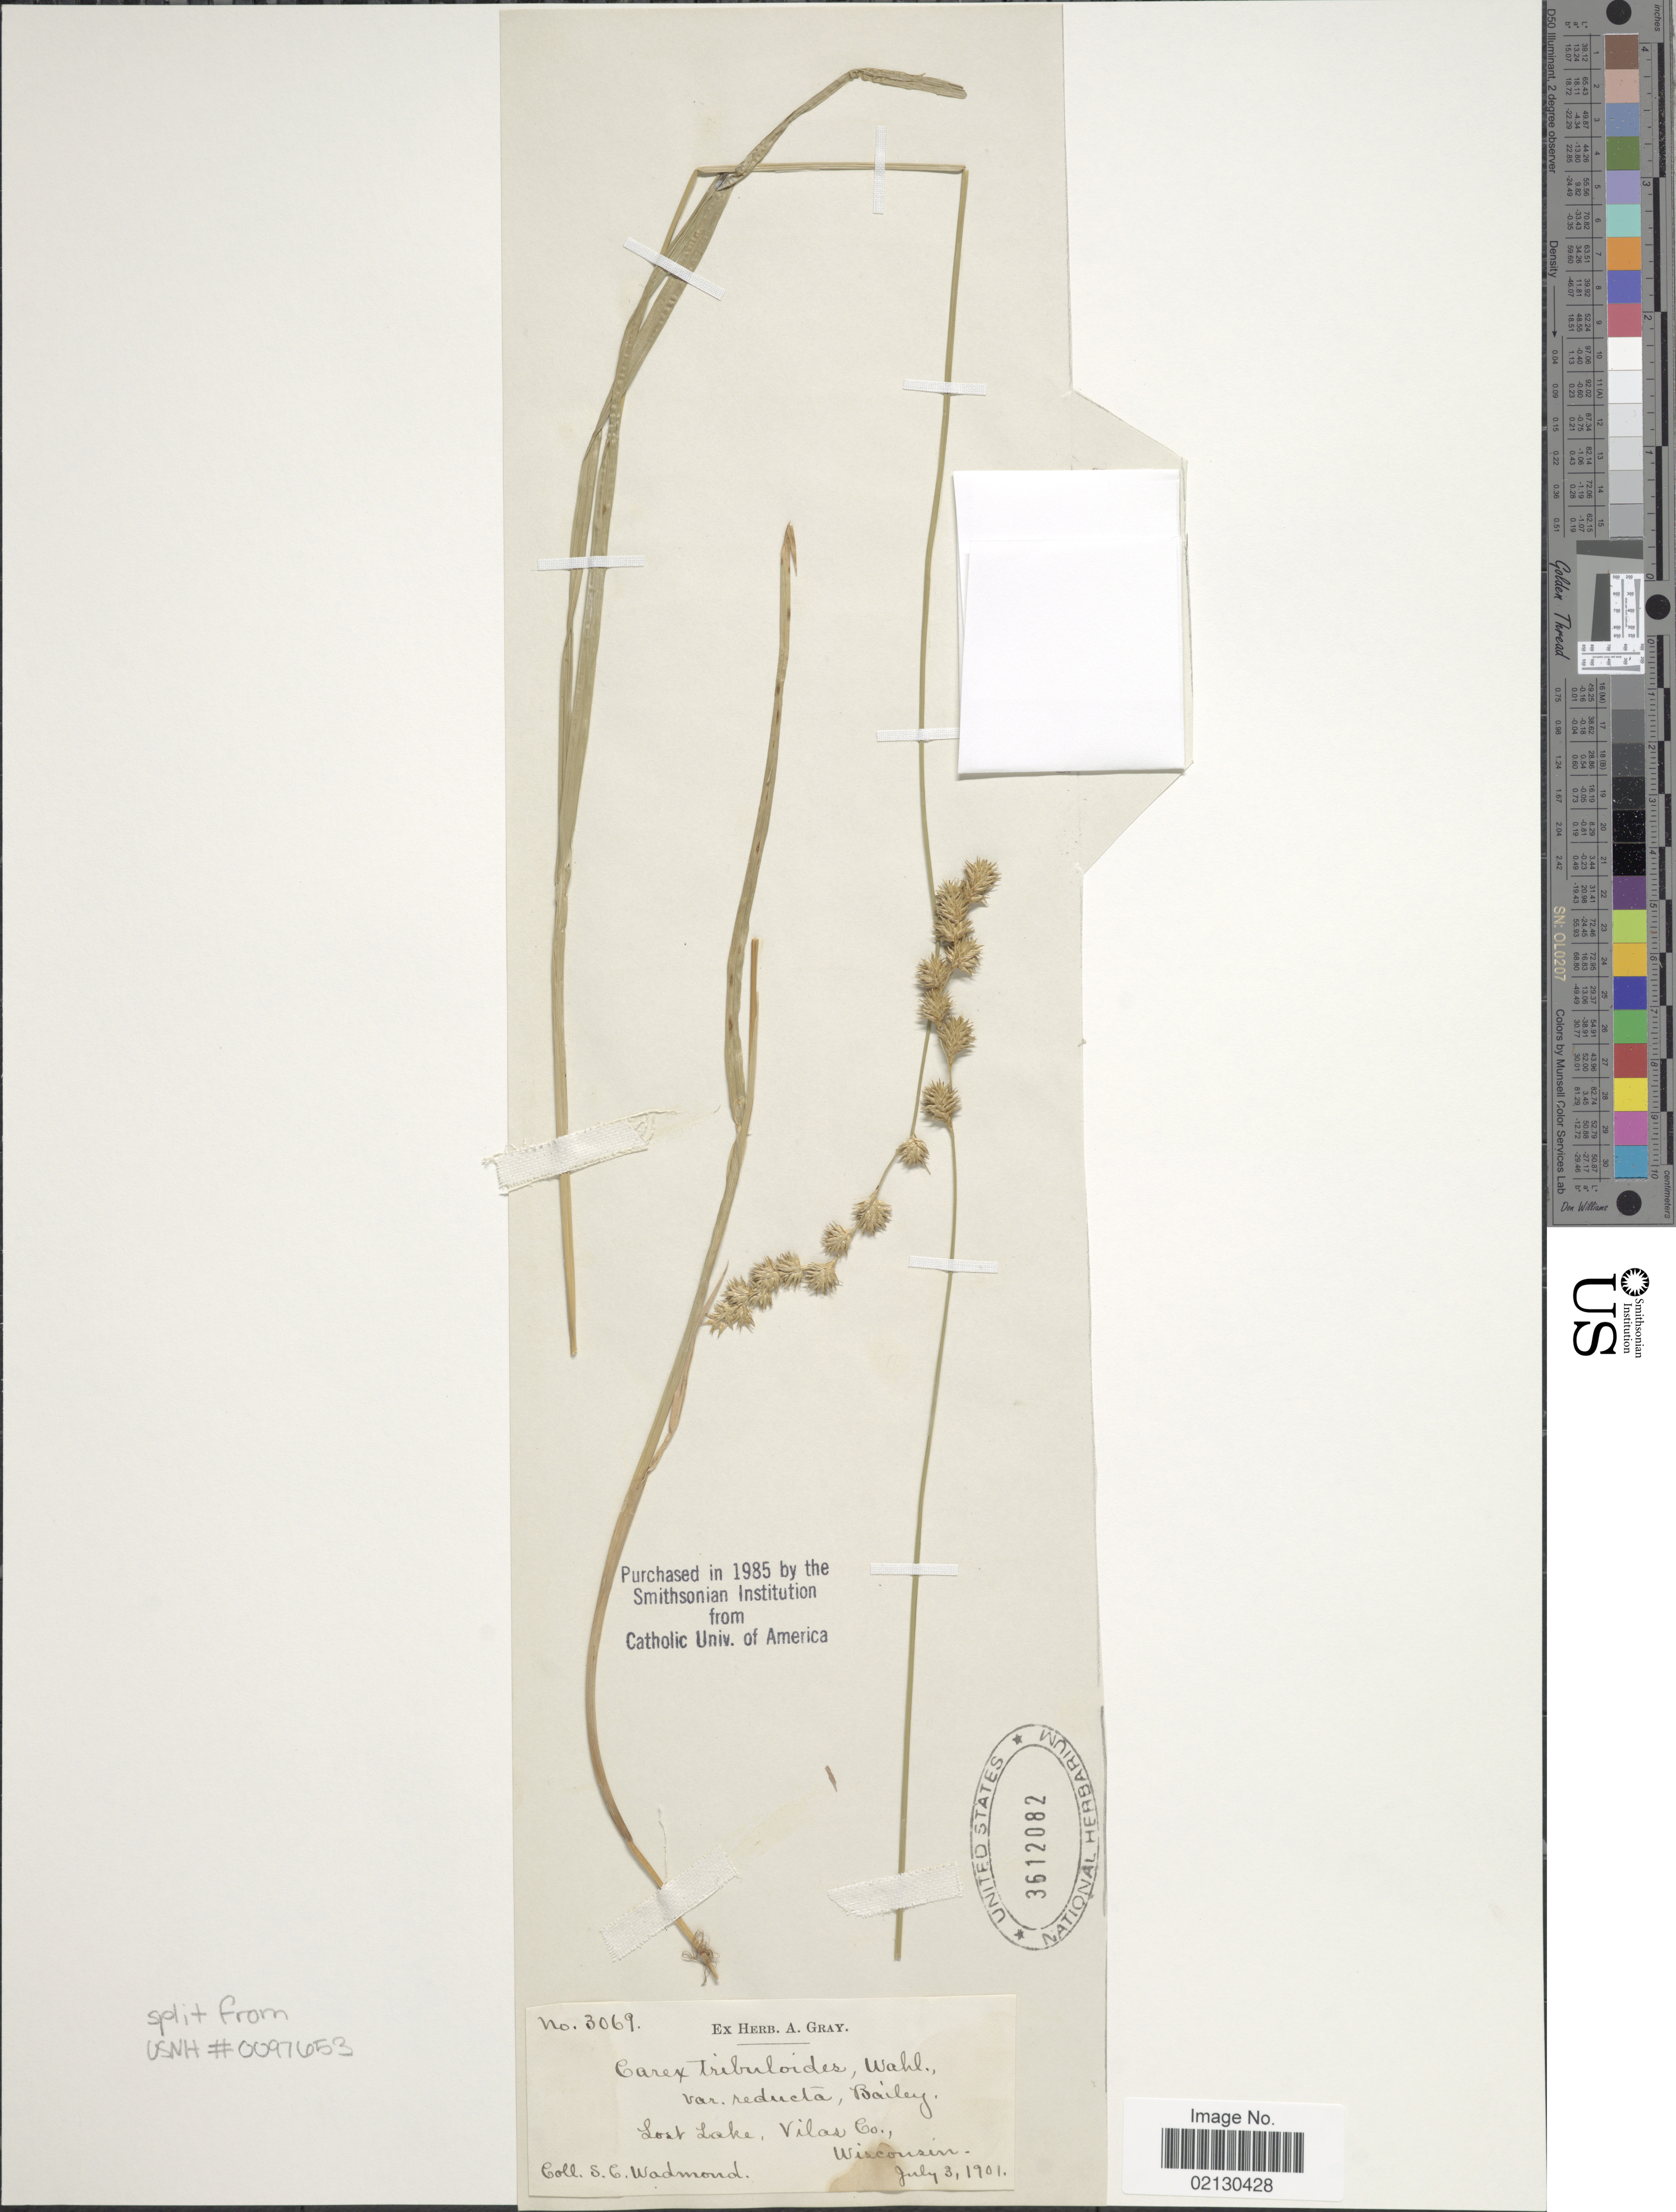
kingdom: Plantae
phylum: Tracheophyta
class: Liliopsida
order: Poales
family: Cyperaceae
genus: Carex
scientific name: Carex projecta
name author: Mack.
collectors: S. Wadmond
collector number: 3069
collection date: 1901-07-03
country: United States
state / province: Wisconsin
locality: Lost Lake, Vilas Co.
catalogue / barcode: US 3612082